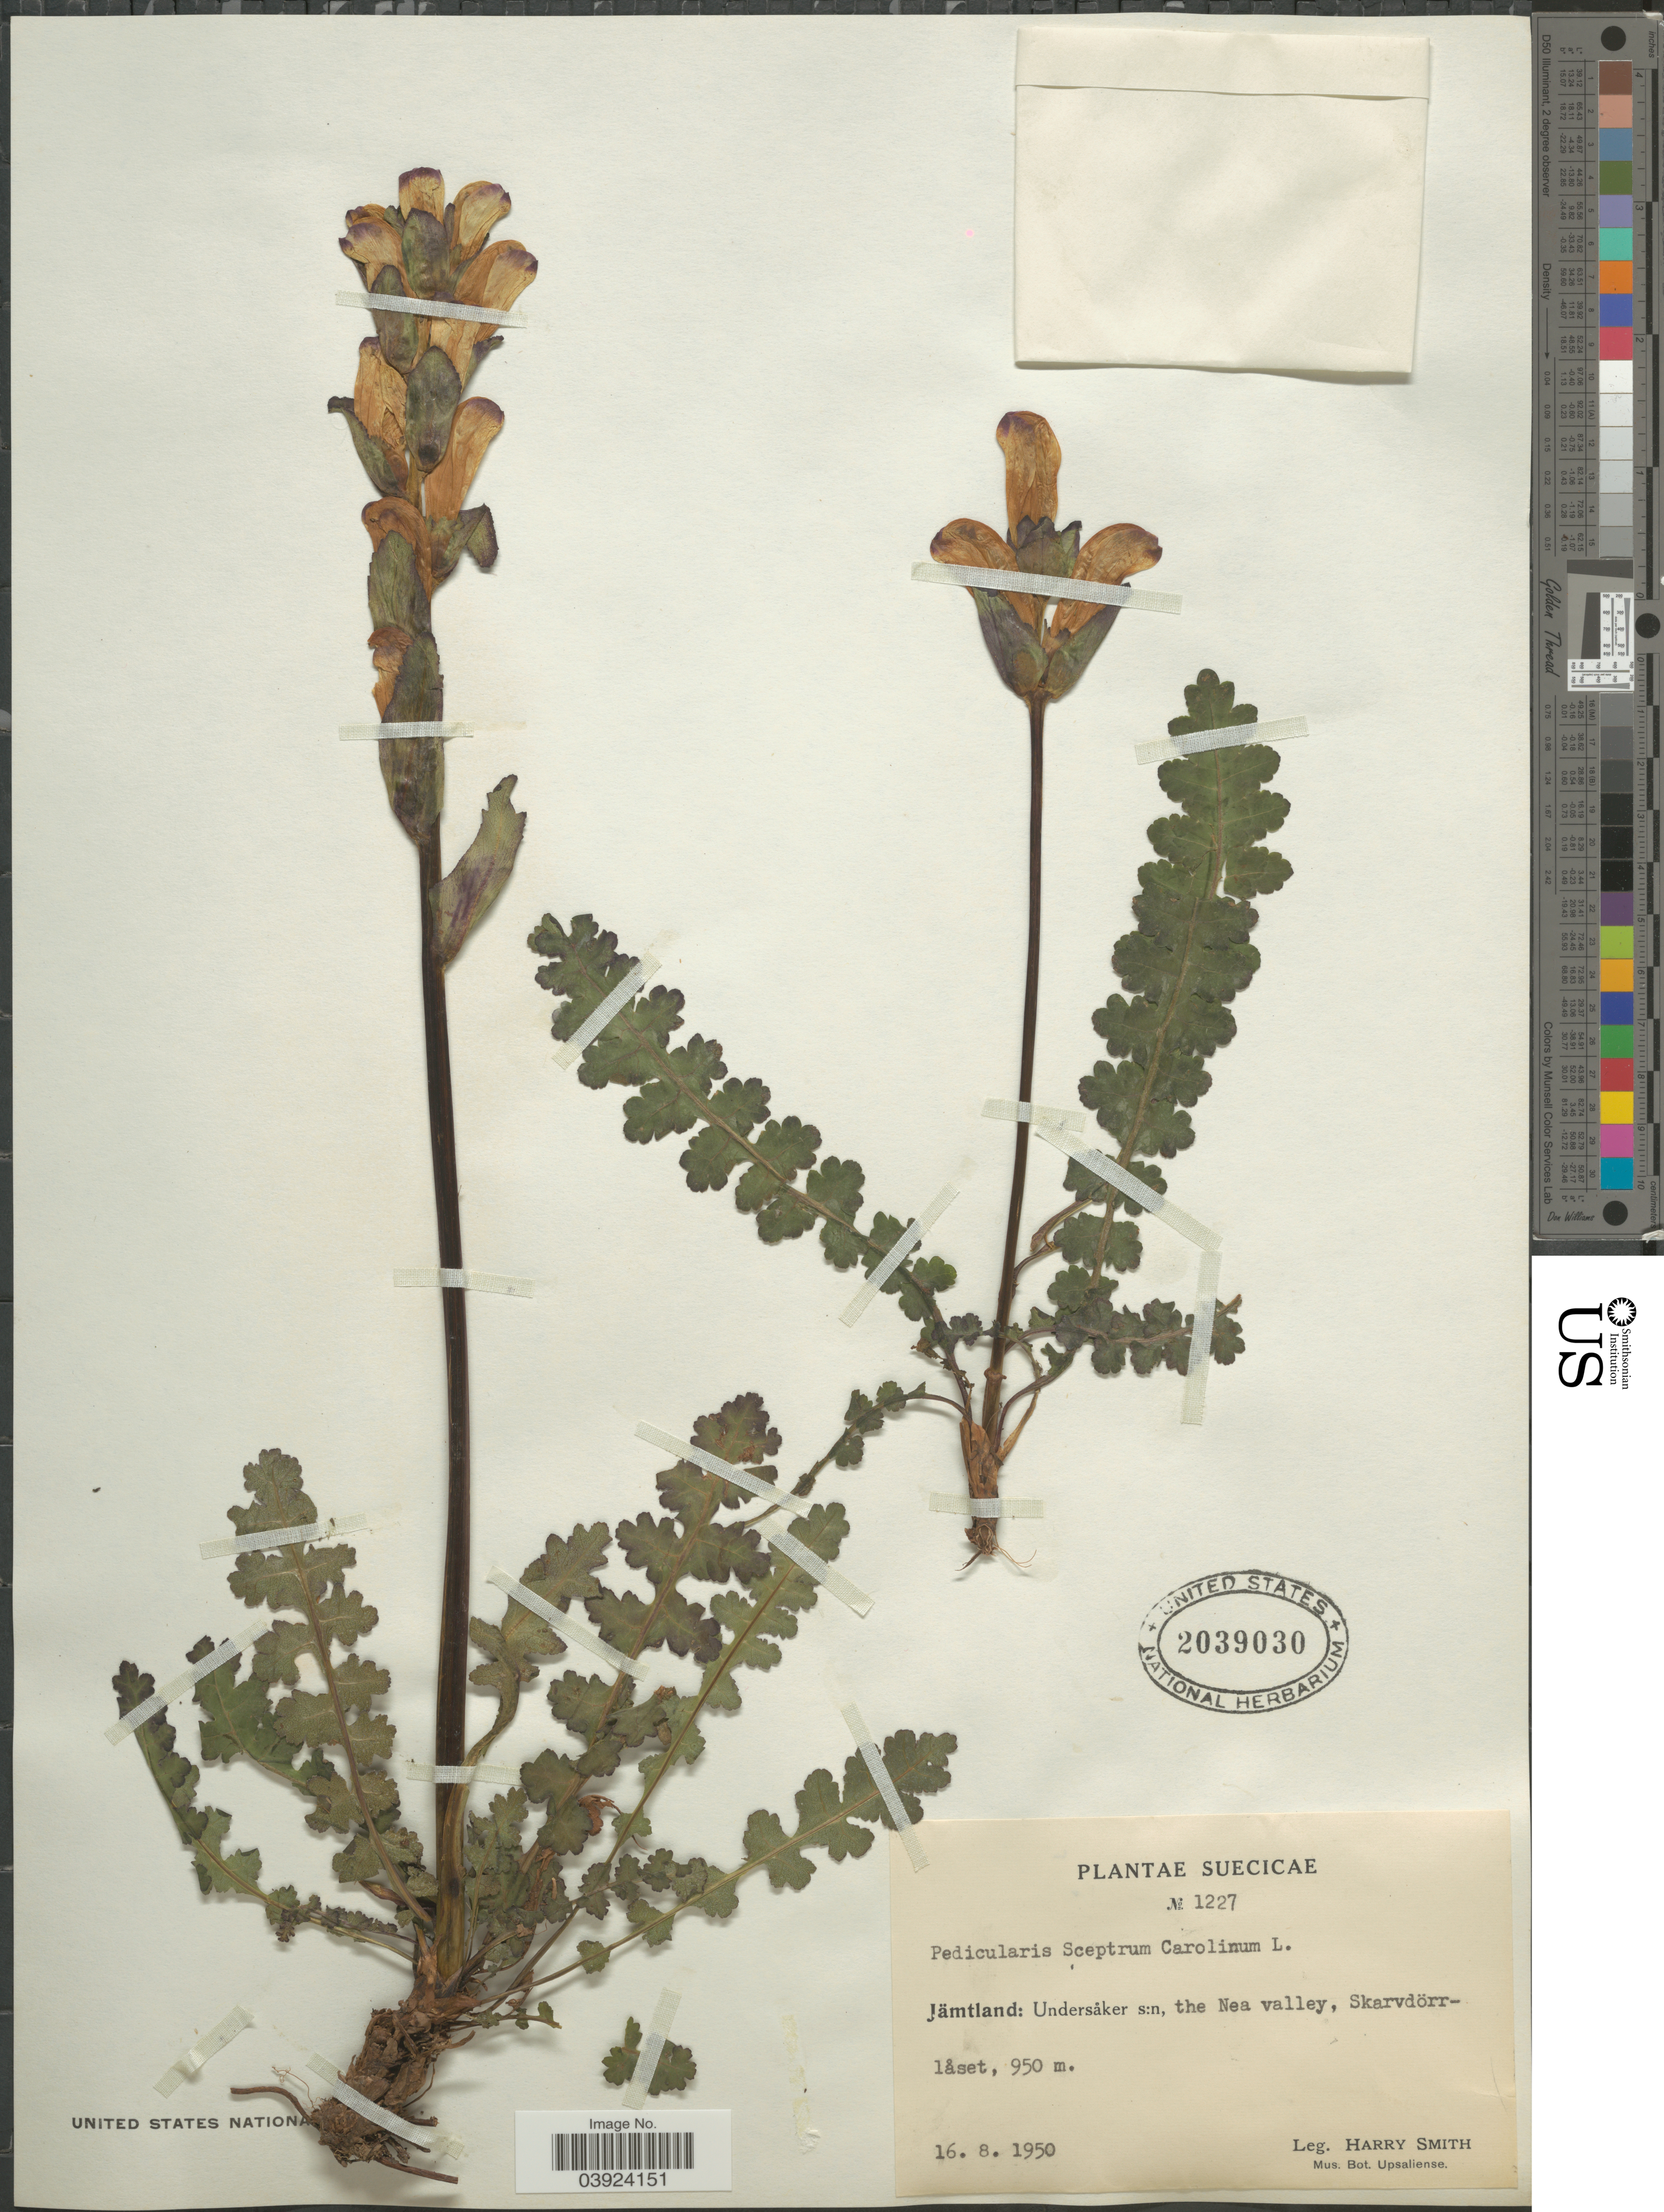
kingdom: Plantae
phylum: Tracheophyta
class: Magnoliopsida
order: Lamiales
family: Orobanchaceae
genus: Pedicularis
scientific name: Pedicularis sceptrum-carolinum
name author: L.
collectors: H. Smith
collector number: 1227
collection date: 1950-08-16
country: Sweden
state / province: Jämtland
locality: Suecicae. Jämtland: Undersåker s:n, the Nea valley, Skarvdörrlåset.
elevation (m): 950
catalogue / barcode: US 2039030